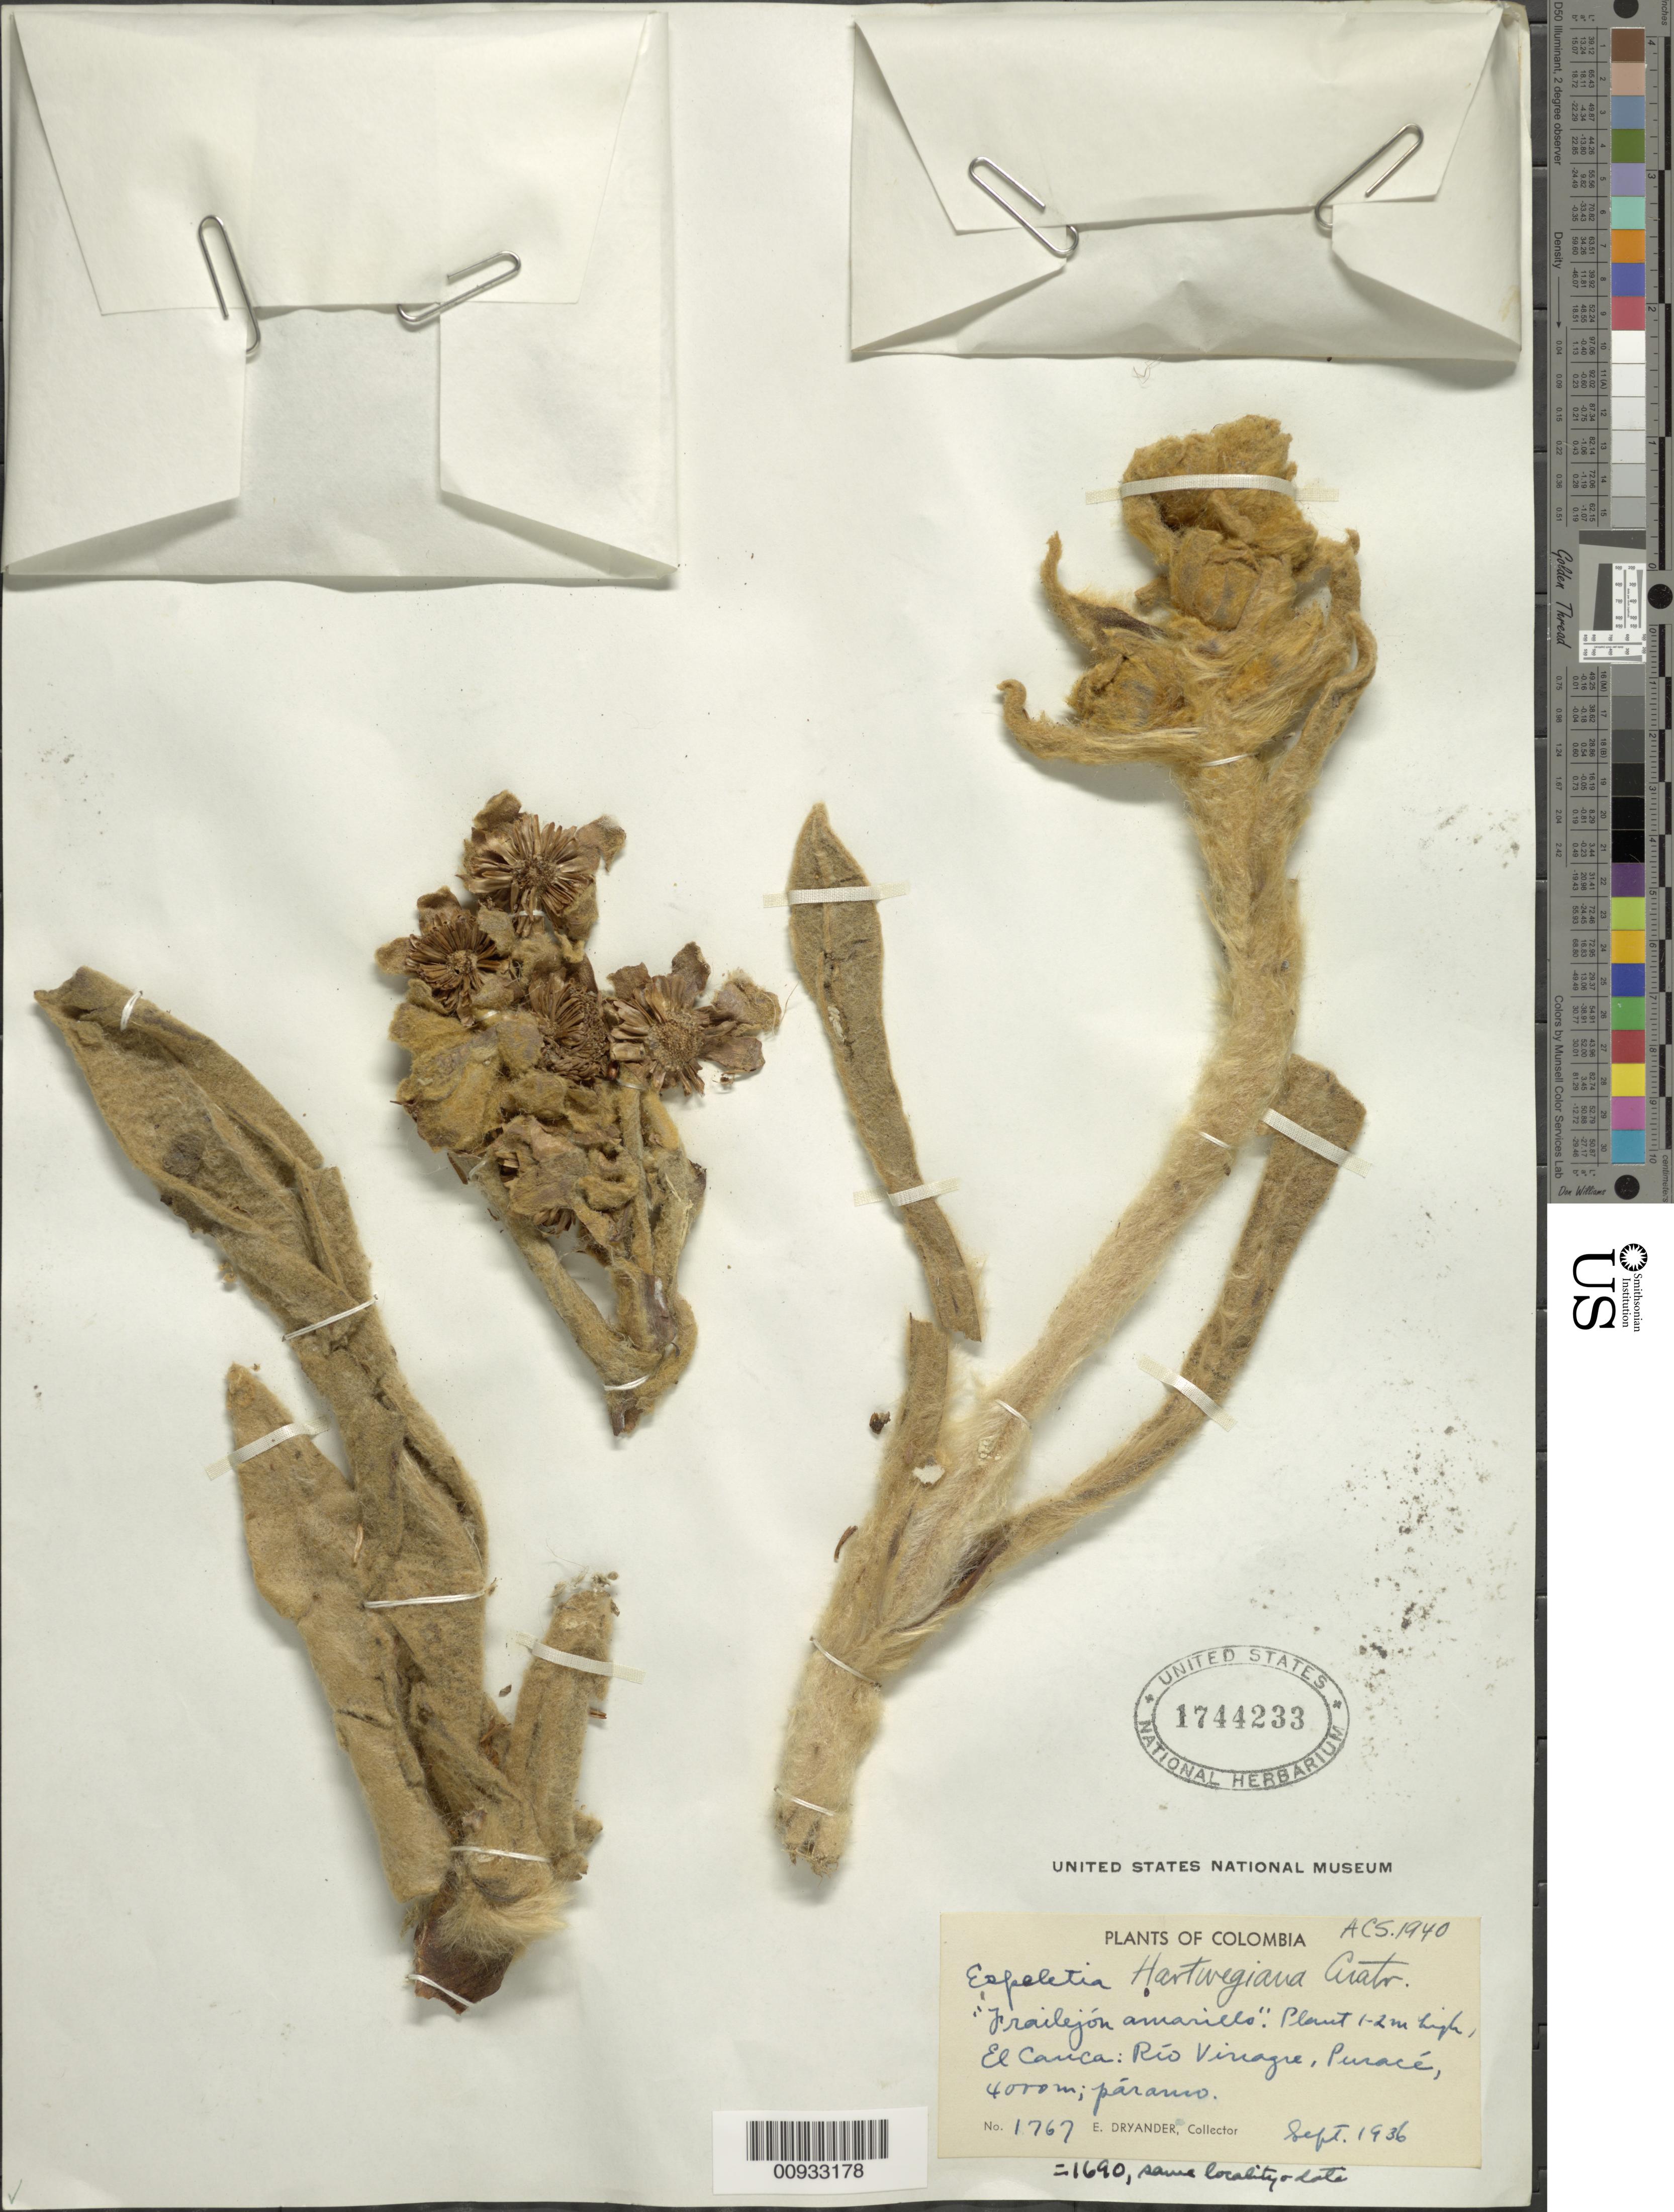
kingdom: Plantae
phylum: Tracheophyta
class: Magnoliopsida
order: Asterales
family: Asteraceae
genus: Espeletia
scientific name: Espeletia hartwegiana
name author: Sch. Bip. ex Cuatrec.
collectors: E. I. Dryander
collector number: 1767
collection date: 1936-09-01/1936-09-30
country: Colombia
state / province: Cauca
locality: Río Vinagre, Puracé. [Cuatrec.: Same locality or date of 1690].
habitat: Páramo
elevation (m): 4000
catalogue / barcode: US 1744233